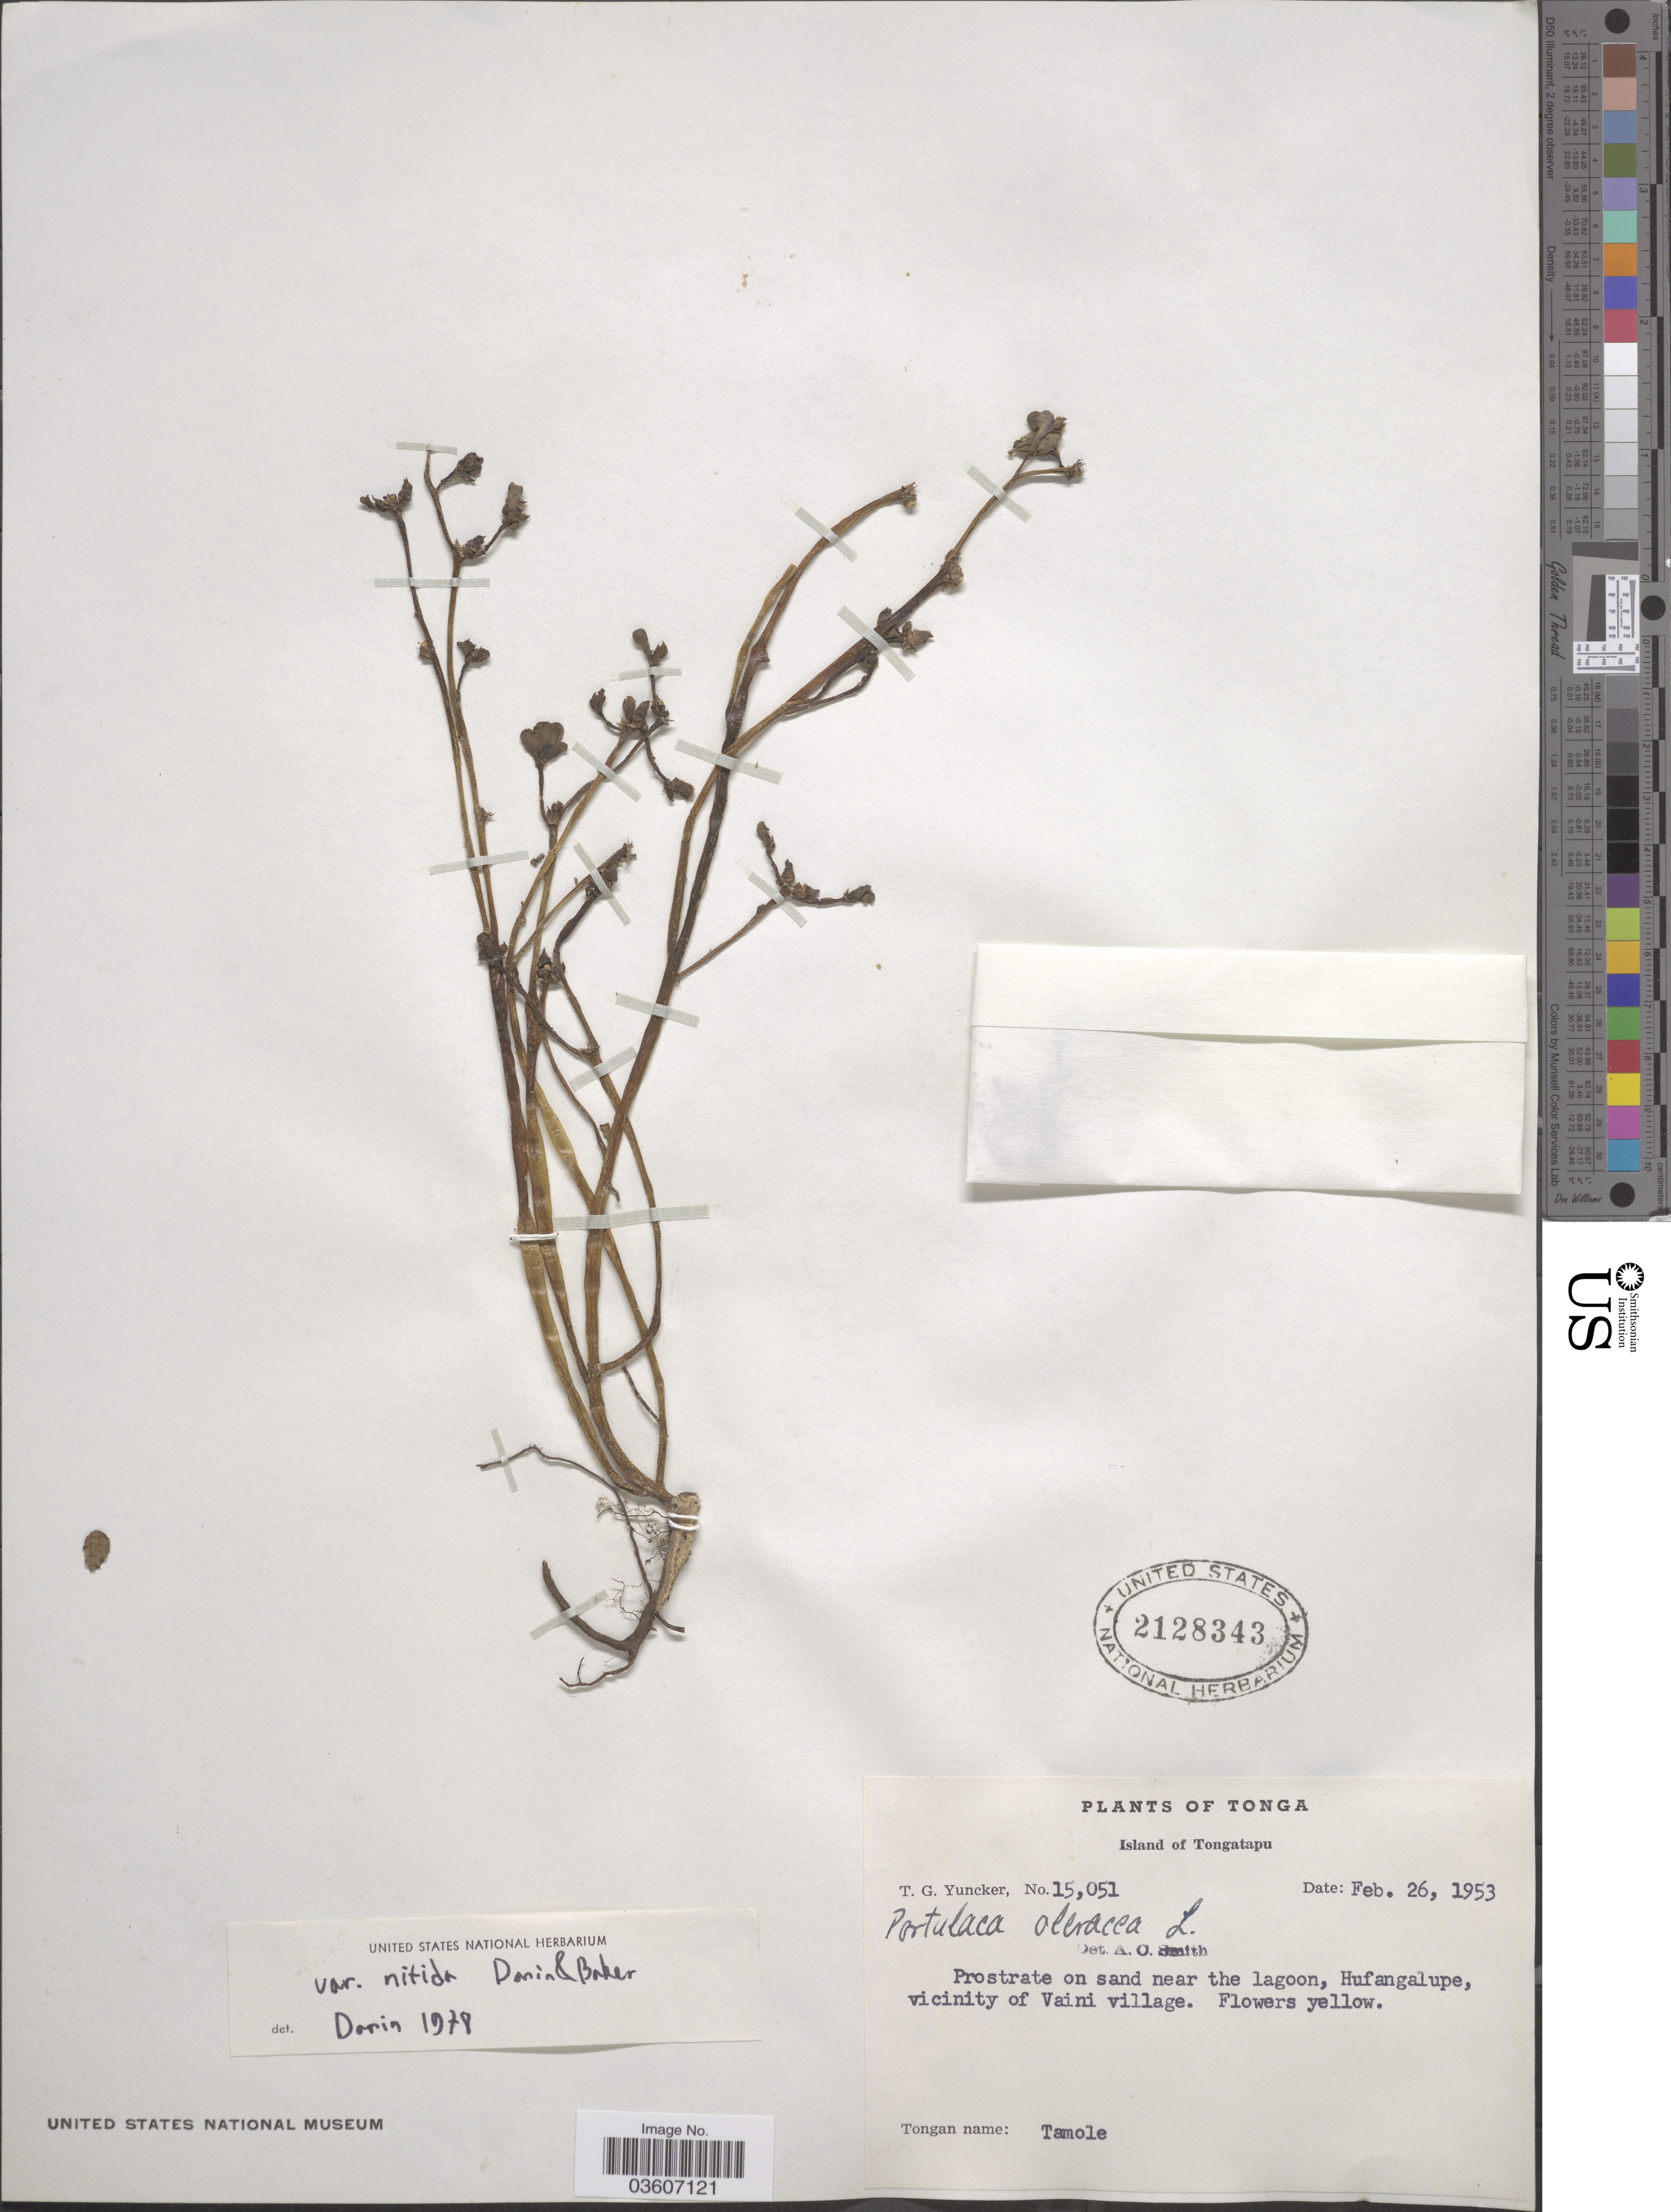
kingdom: Plantae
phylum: Tracheophyta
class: Magnoliopsida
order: Caryophyllales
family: Portulacaceae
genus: Portulaca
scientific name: Portulaca oleracea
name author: L.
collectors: T. G. Yuncker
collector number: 15051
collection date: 1953-02-26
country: Tonga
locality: Island of Tongatapu. Near the lagoon, Hufangalupe, vicinity of Vaini village.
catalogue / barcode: US 2128343